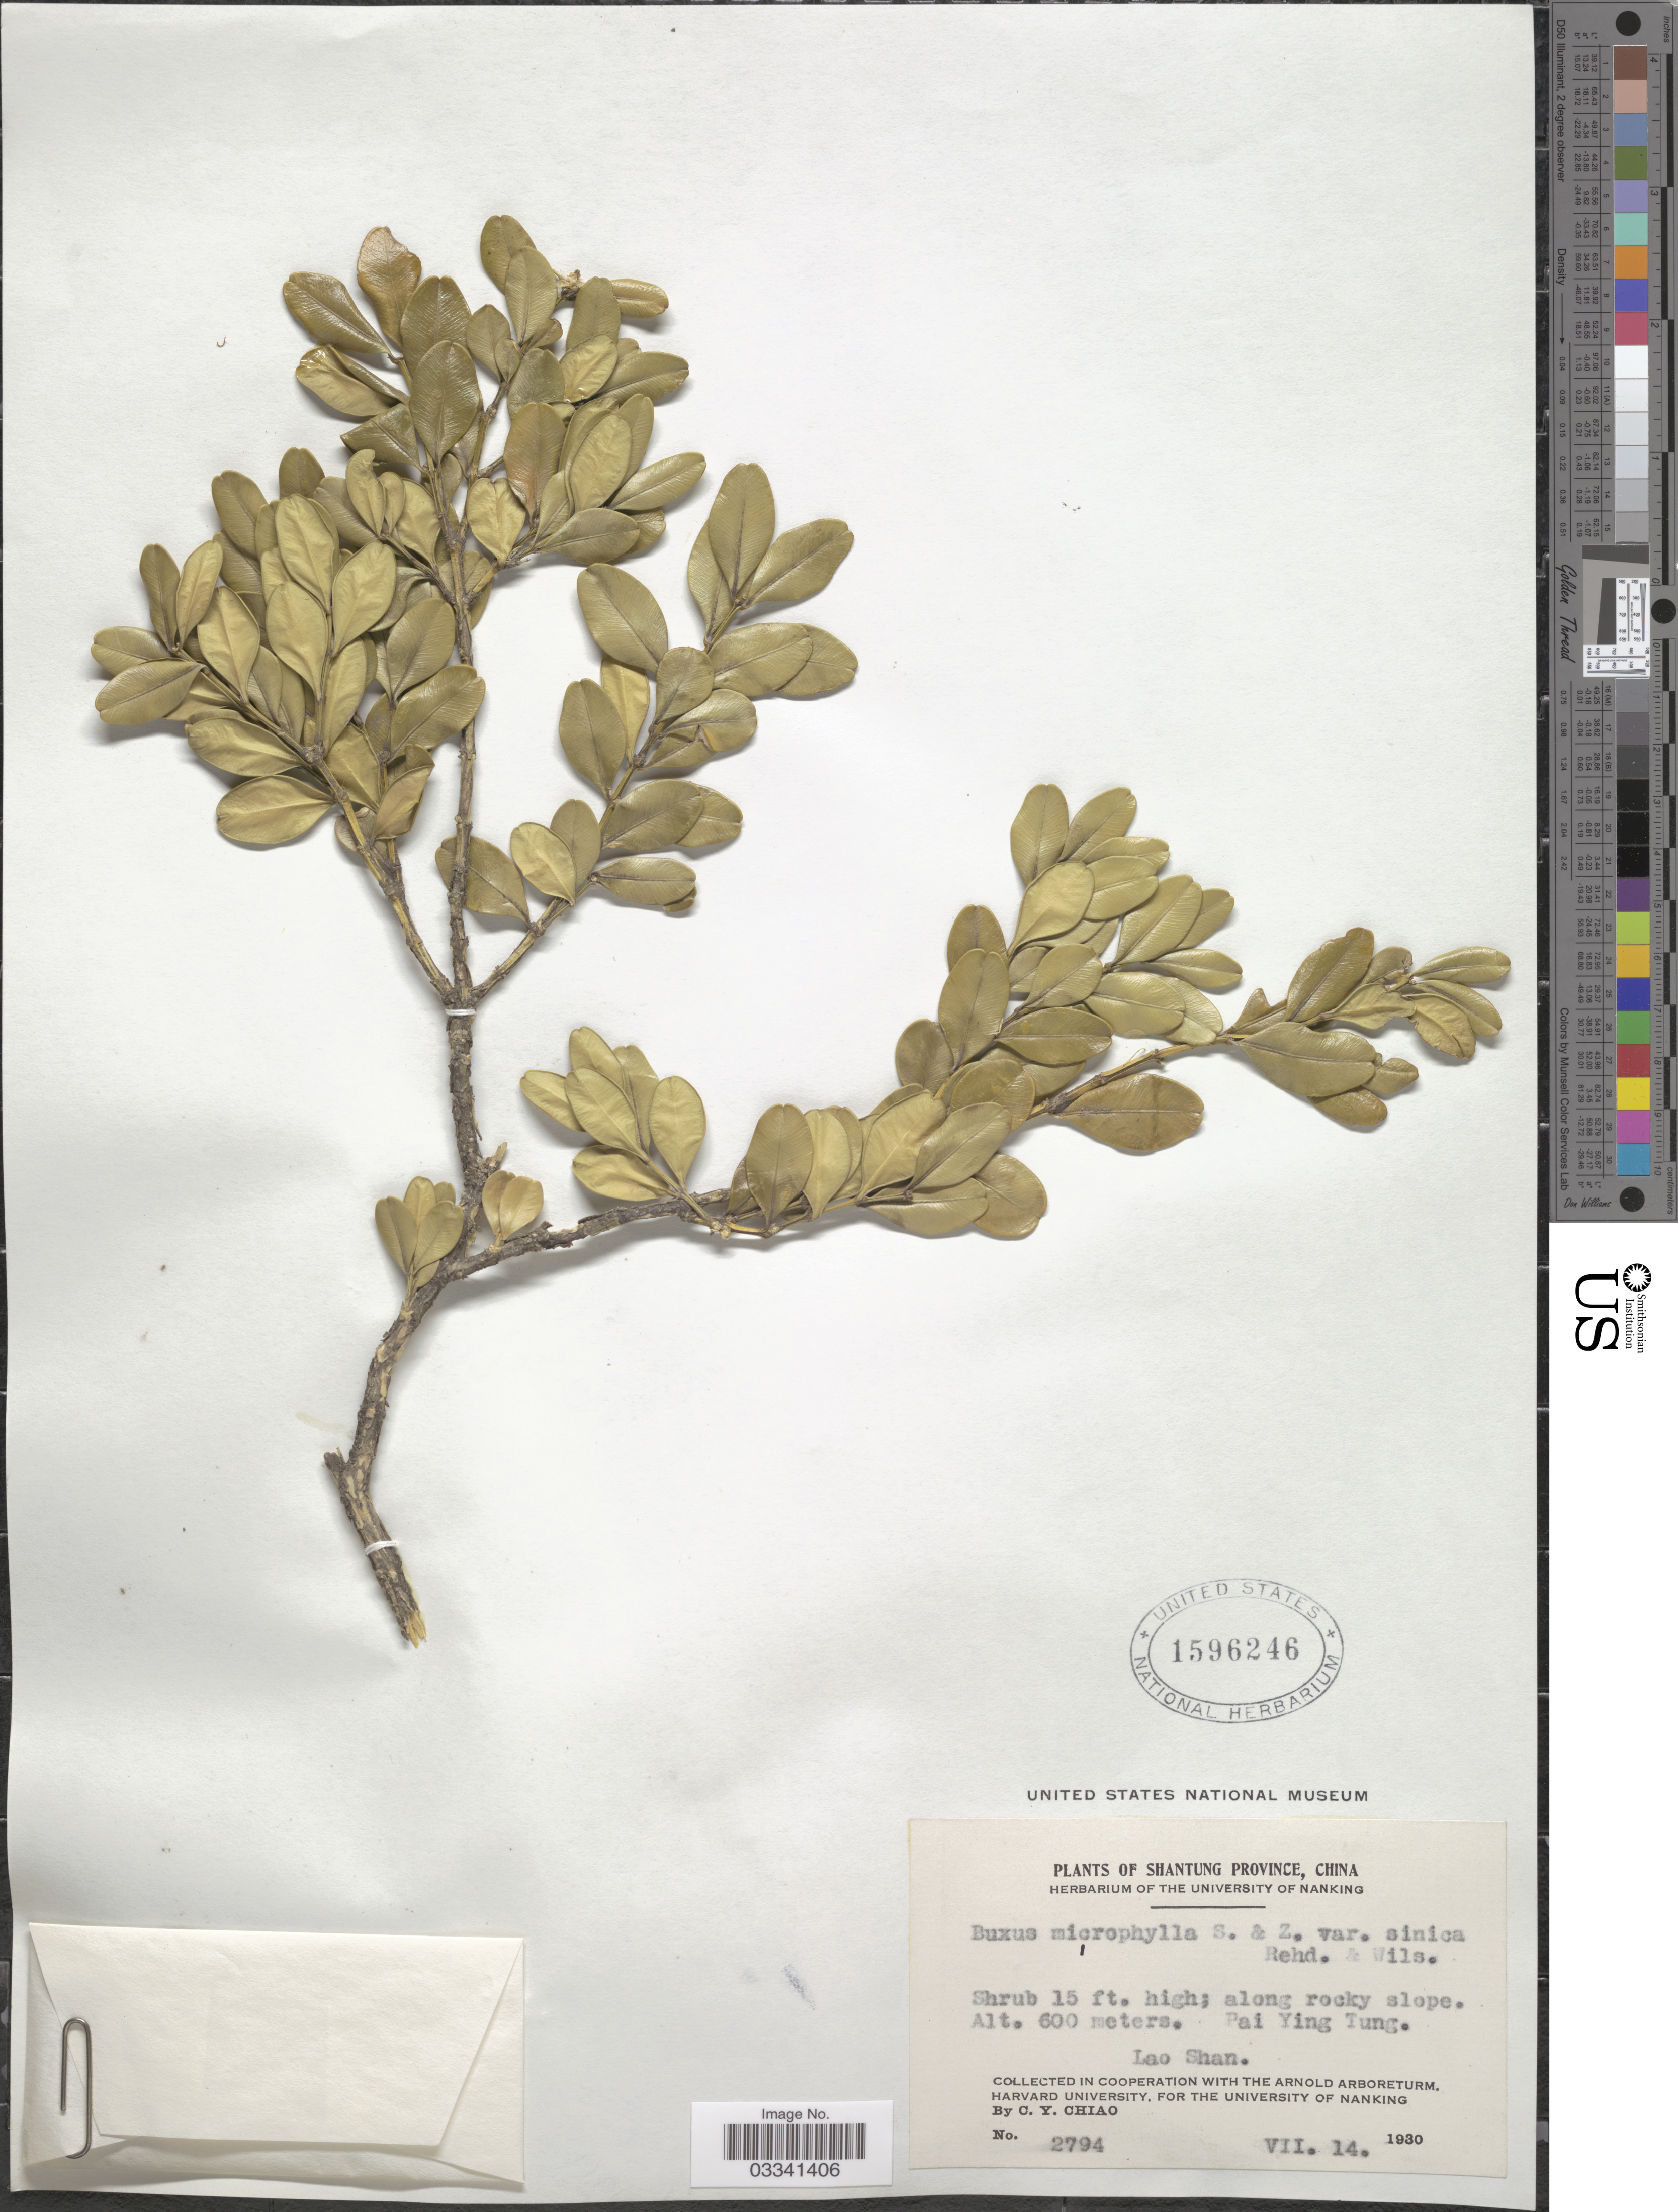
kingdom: Plantae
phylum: Tracheophyta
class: Magnoliopsida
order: Buxales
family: Buxaceae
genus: Buxus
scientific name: Buxus microphylla var. sinica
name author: Rehder & E.H. Wilson in Sarg.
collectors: C. Y. Chiao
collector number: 2794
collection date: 1930-07-14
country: China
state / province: Shandong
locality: Shantung Province. Pai Ying Tung. Lao Shan.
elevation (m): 600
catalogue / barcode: US 1596246